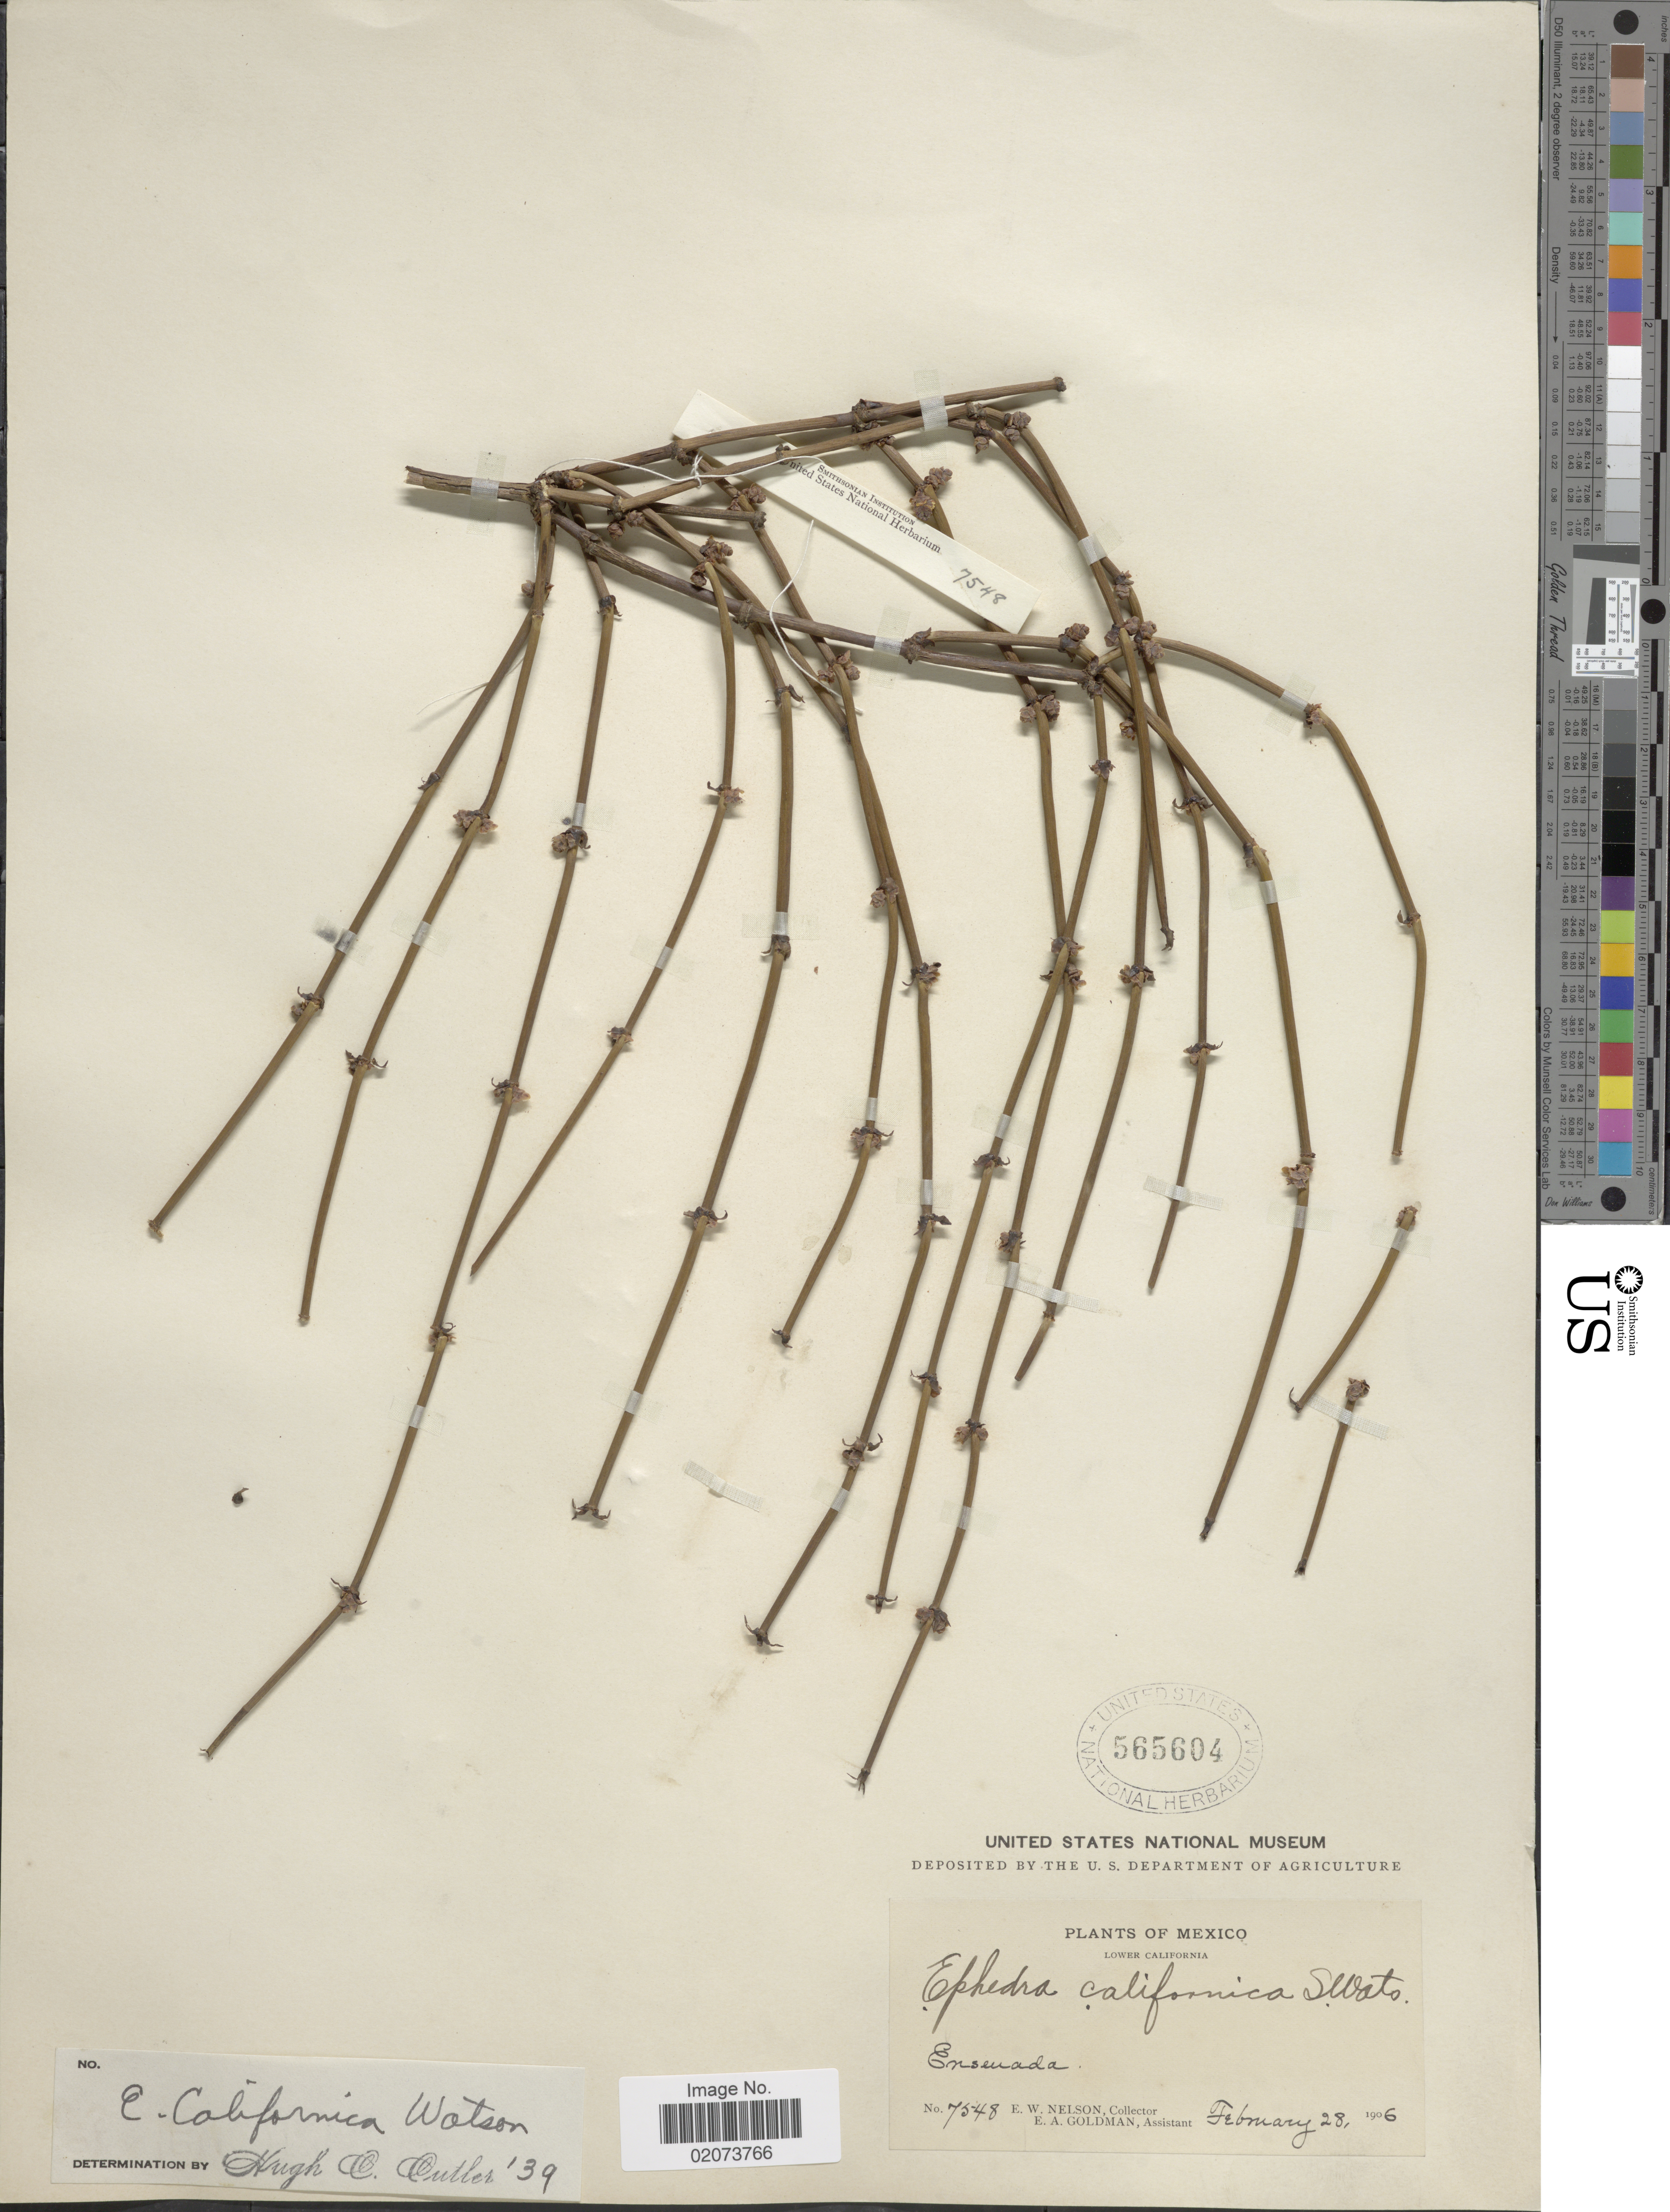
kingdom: Plantae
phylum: Tracheophyta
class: Gnetopsida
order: Ephedrales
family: Ephedraceae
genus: Ephedra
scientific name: Ephedra californica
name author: S. Watson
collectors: E. W. Nelson & E. A. Goldman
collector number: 7548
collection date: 1906-02-28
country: Mexico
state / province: Baja California Norte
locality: Lower California, Ensenada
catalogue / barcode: US 565604